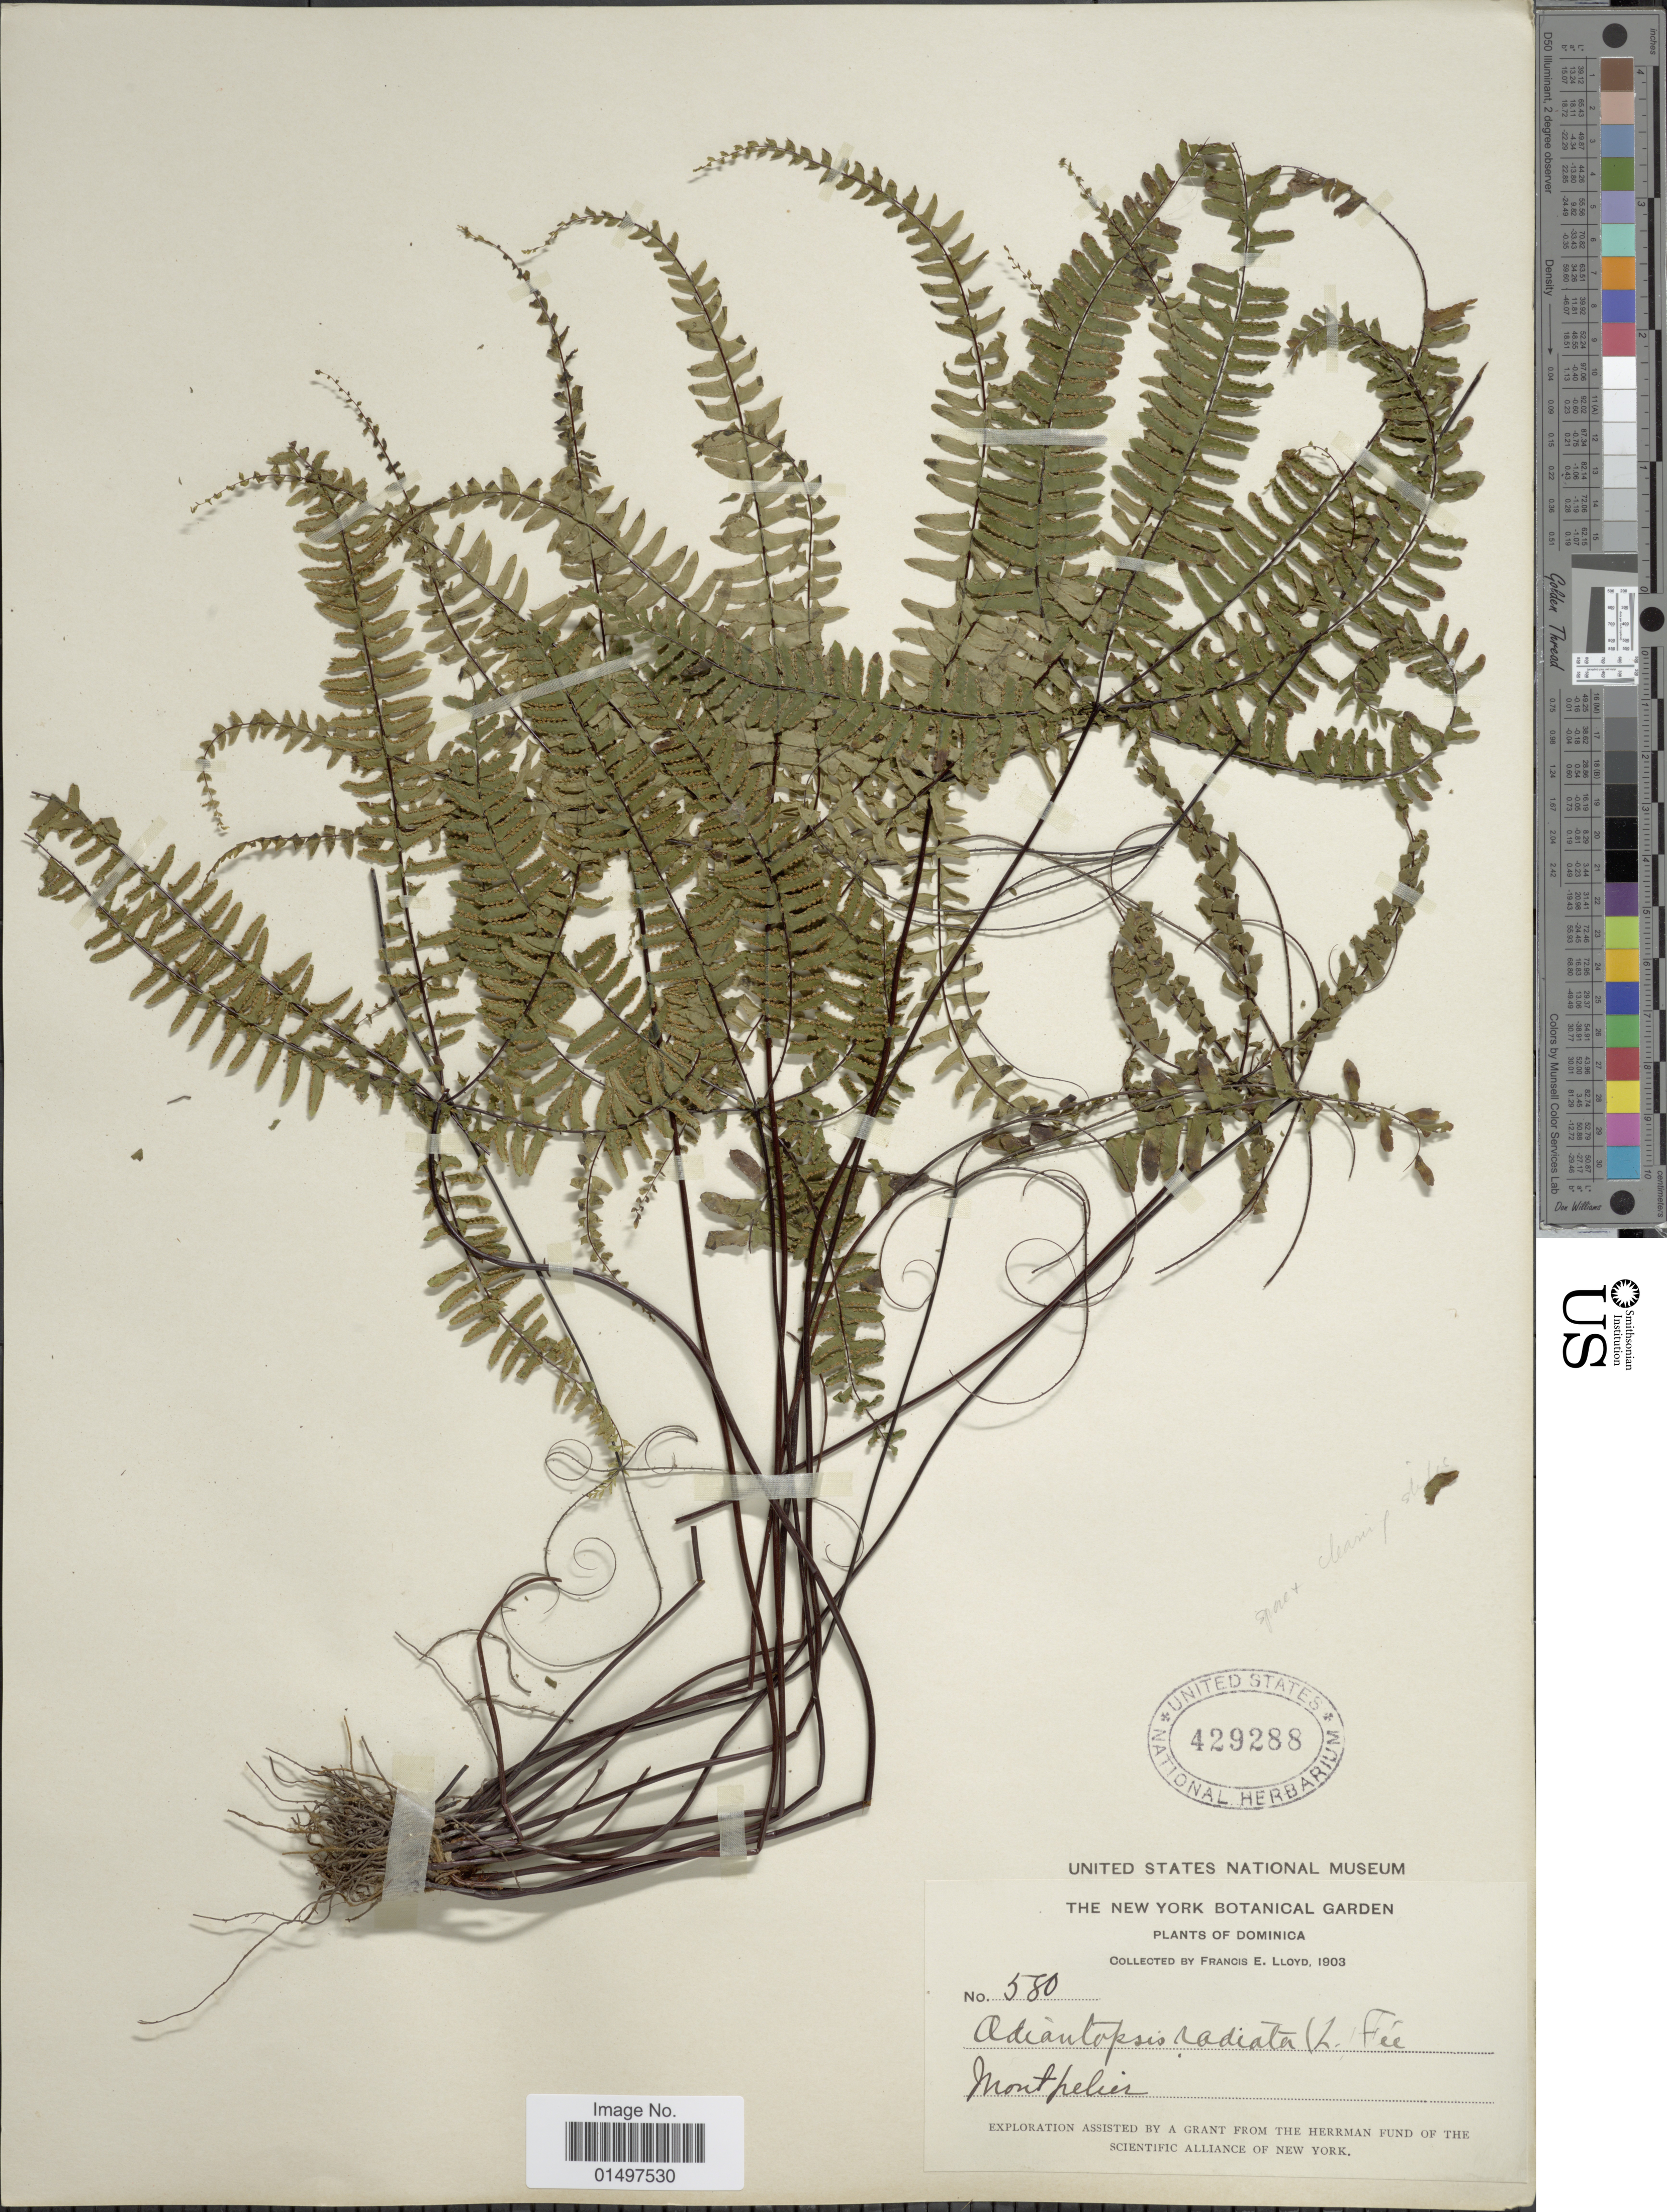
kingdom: Plantae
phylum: Tracheophyta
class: Polypodiopsida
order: Polypodiales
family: Pteridaceae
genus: Adiantopsis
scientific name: Adiantopsis radiata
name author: (L.) Fée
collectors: Lloyd, C. E.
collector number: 580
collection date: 1903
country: Dominica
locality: Montpellier.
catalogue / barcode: US 429288